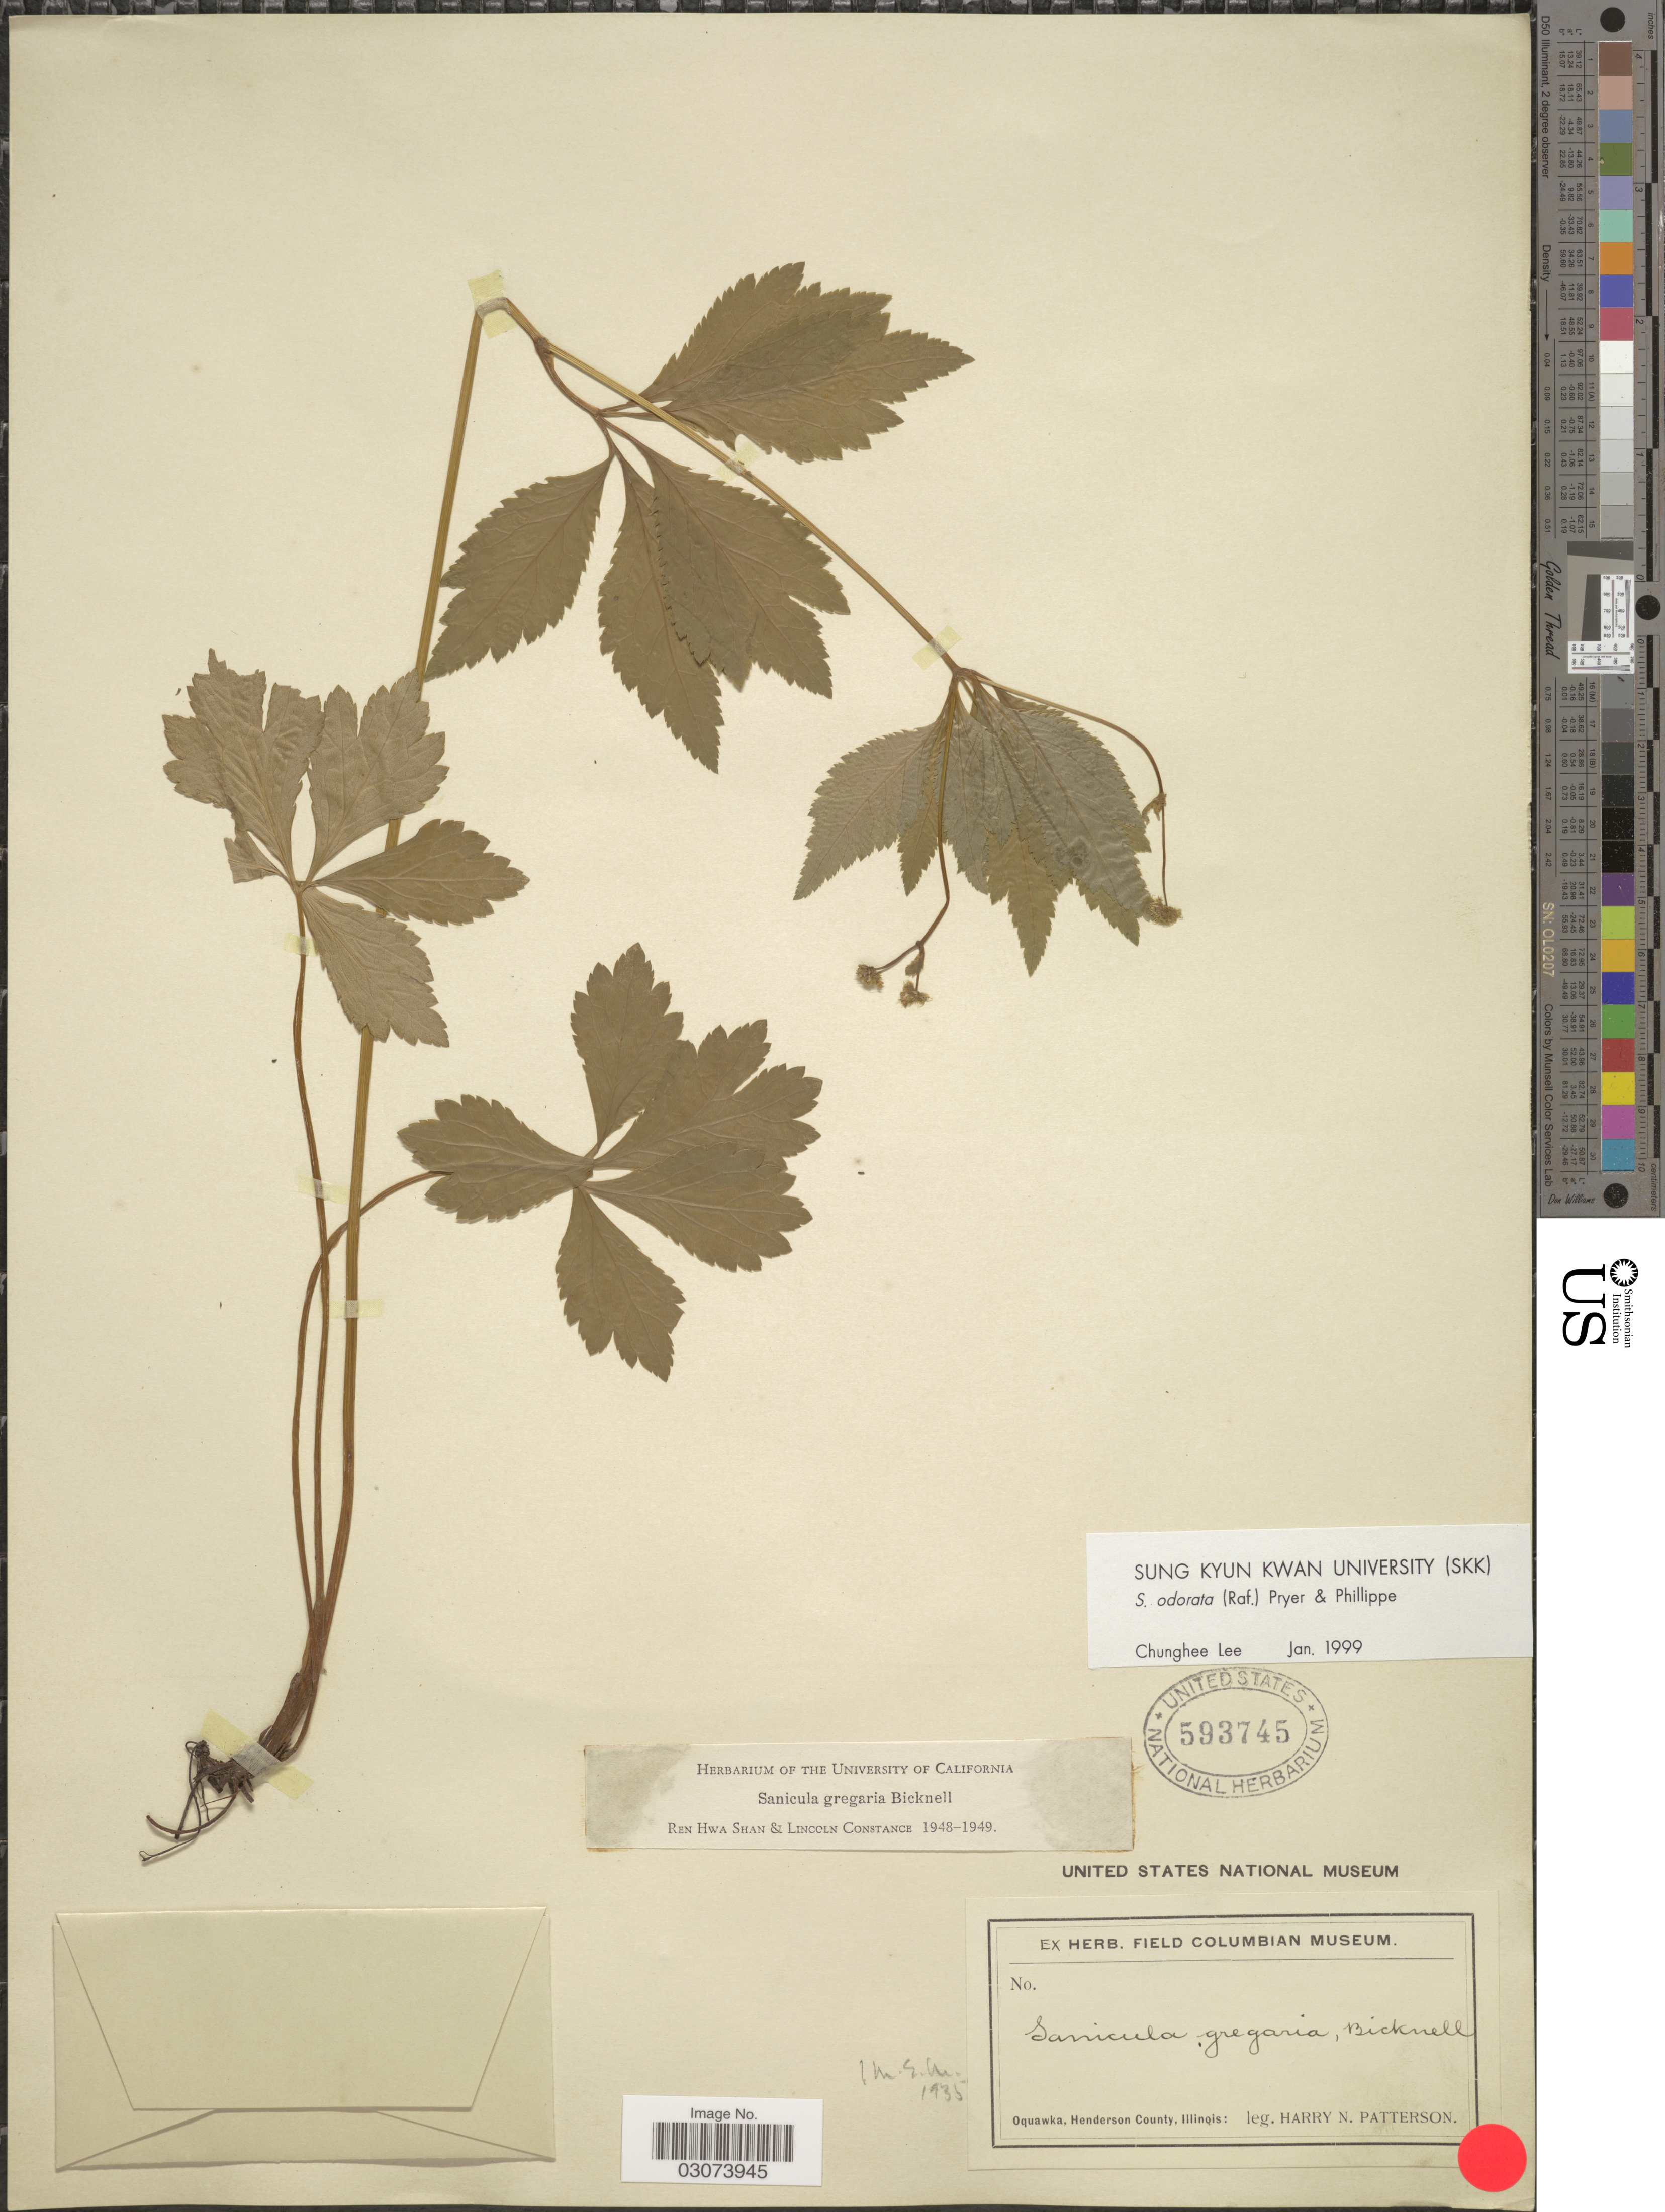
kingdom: Plantae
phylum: Tracheophyta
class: Magnoliopsida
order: Apiales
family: Apiaceae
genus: Sanicula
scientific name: Sanicula odorata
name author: (Raf.) Pryer & Phillippe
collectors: H. N. Patterson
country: United States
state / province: Illinois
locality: Oquawka, Henderson County.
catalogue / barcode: US 593745